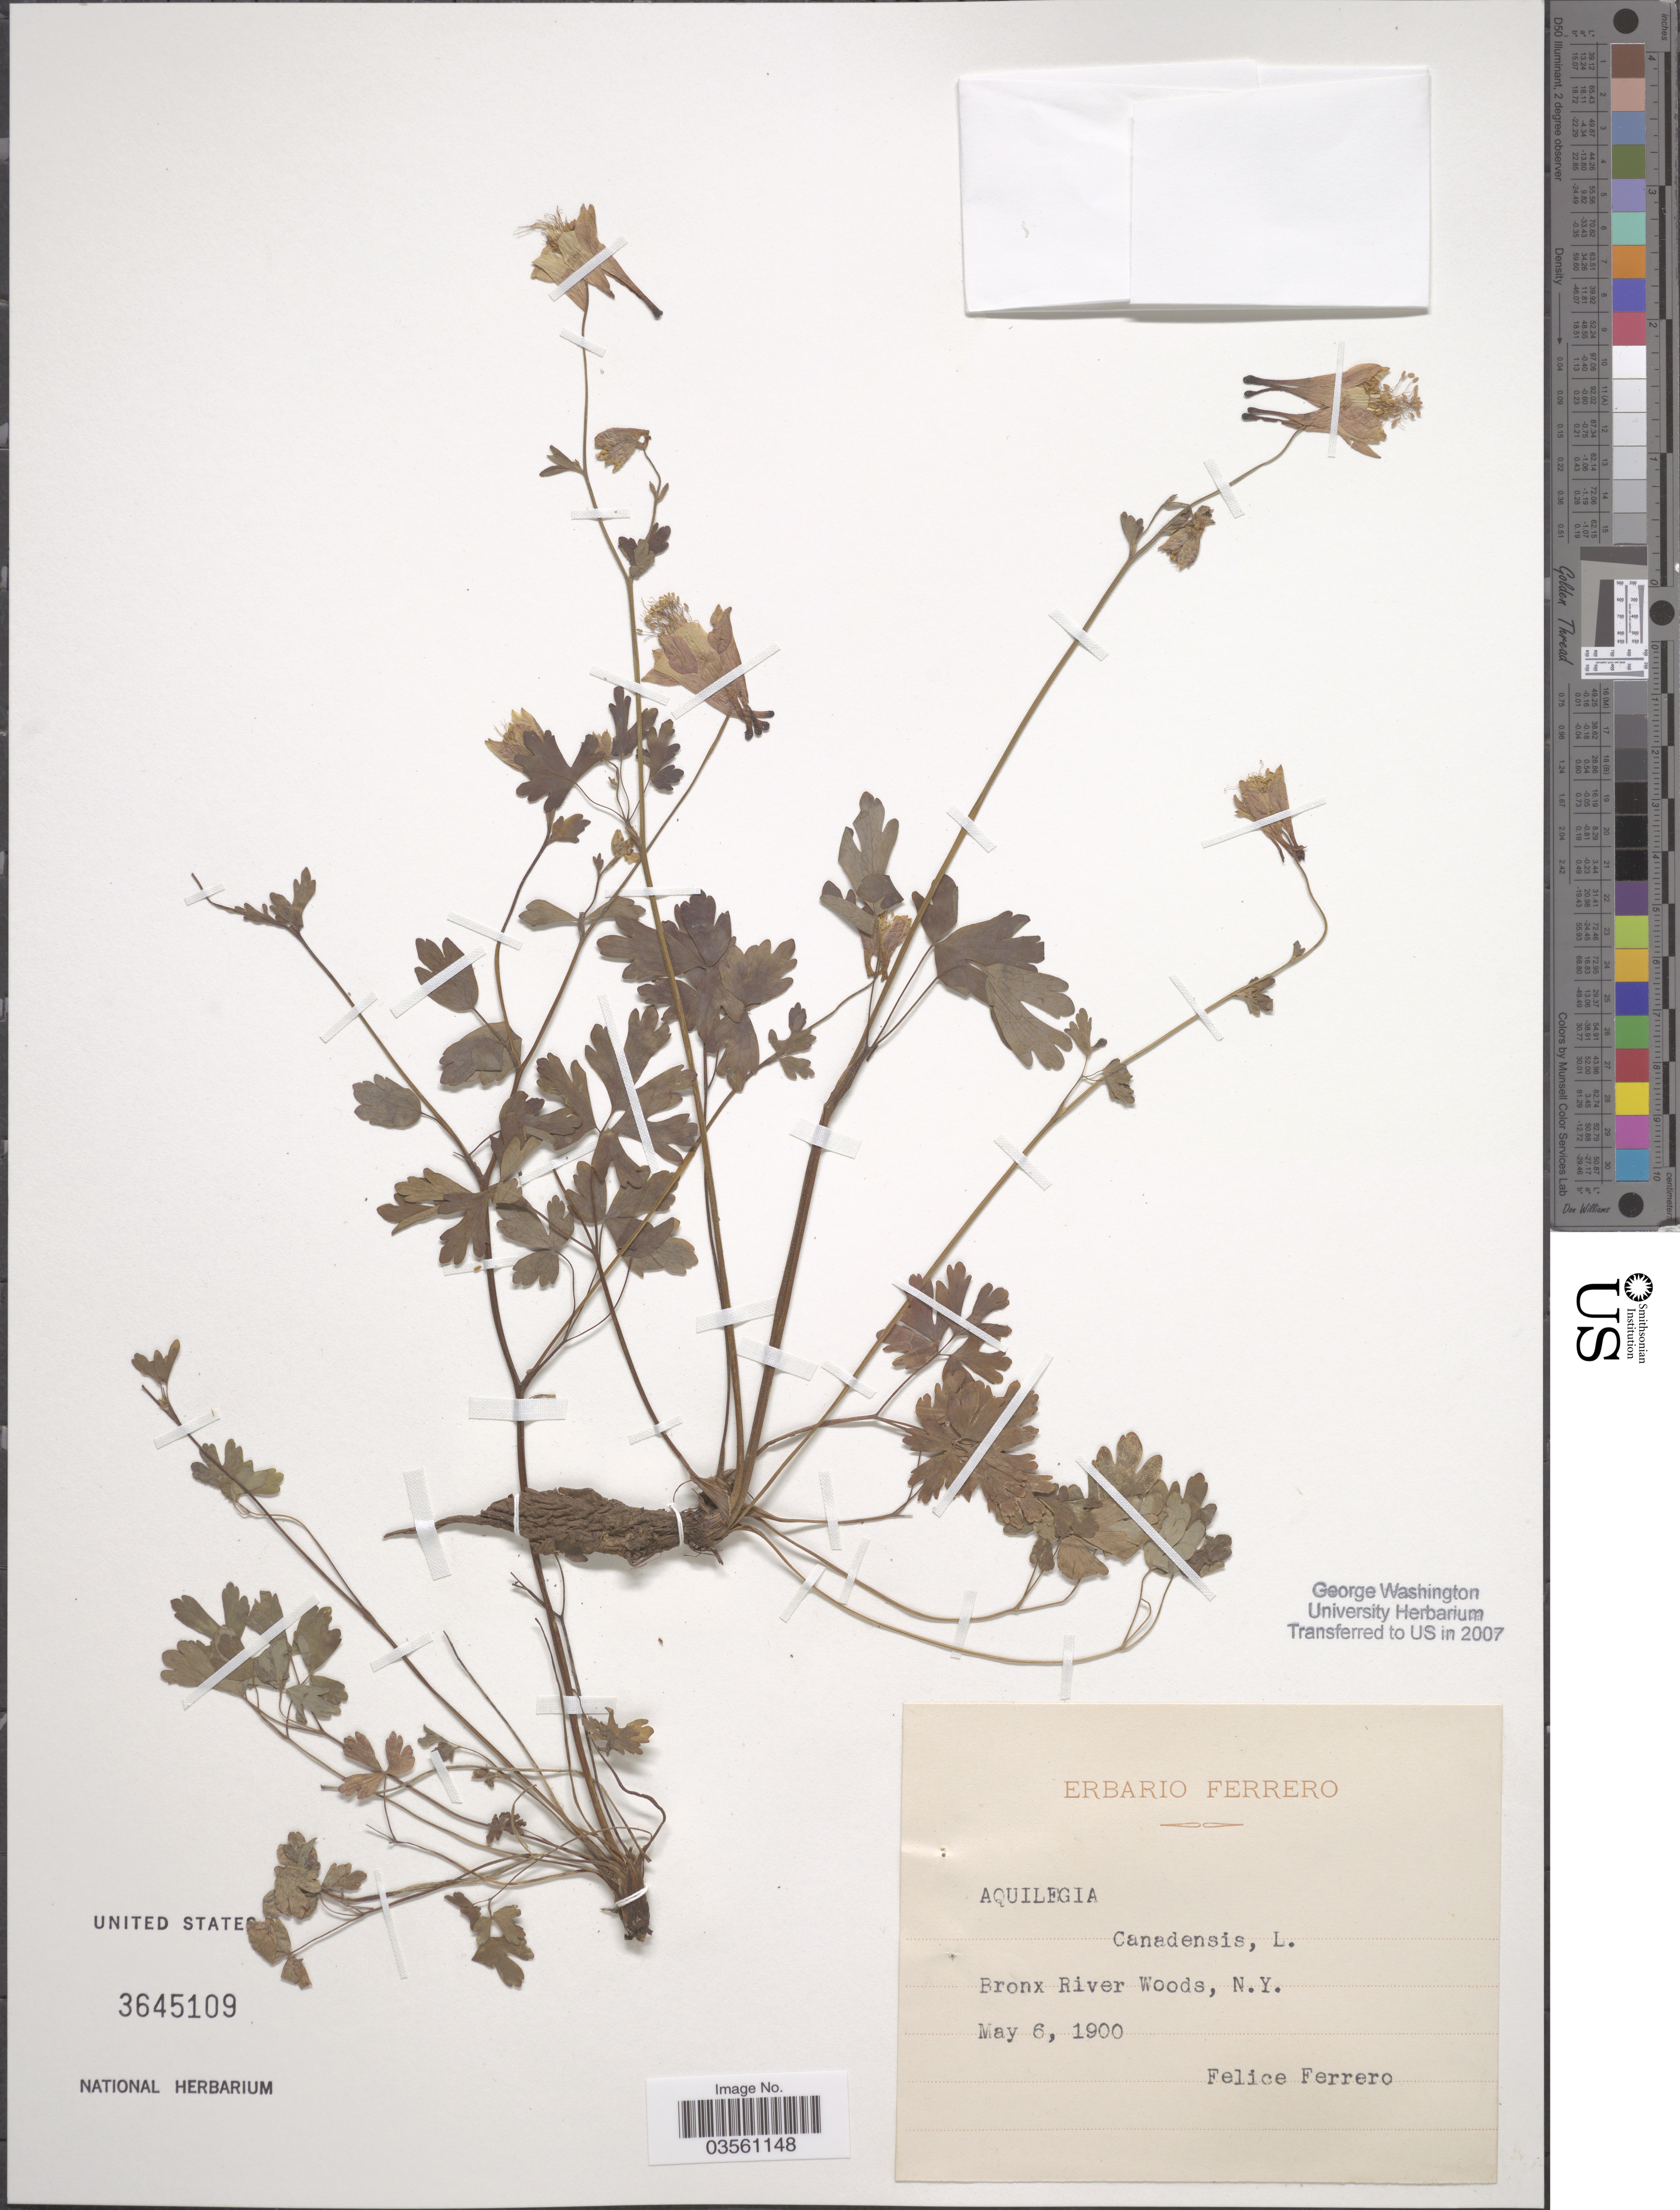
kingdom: Plantae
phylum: Tracheophyta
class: Magnoliopsida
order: Ranunculales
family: Ranunculaceae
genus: Aquilegia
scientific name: Aquilegia canadensis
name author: L.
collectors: F. Ferrero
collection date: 1900-05-06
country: United States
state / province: New York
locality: Bronx River Woods.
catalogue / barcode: US 3645109